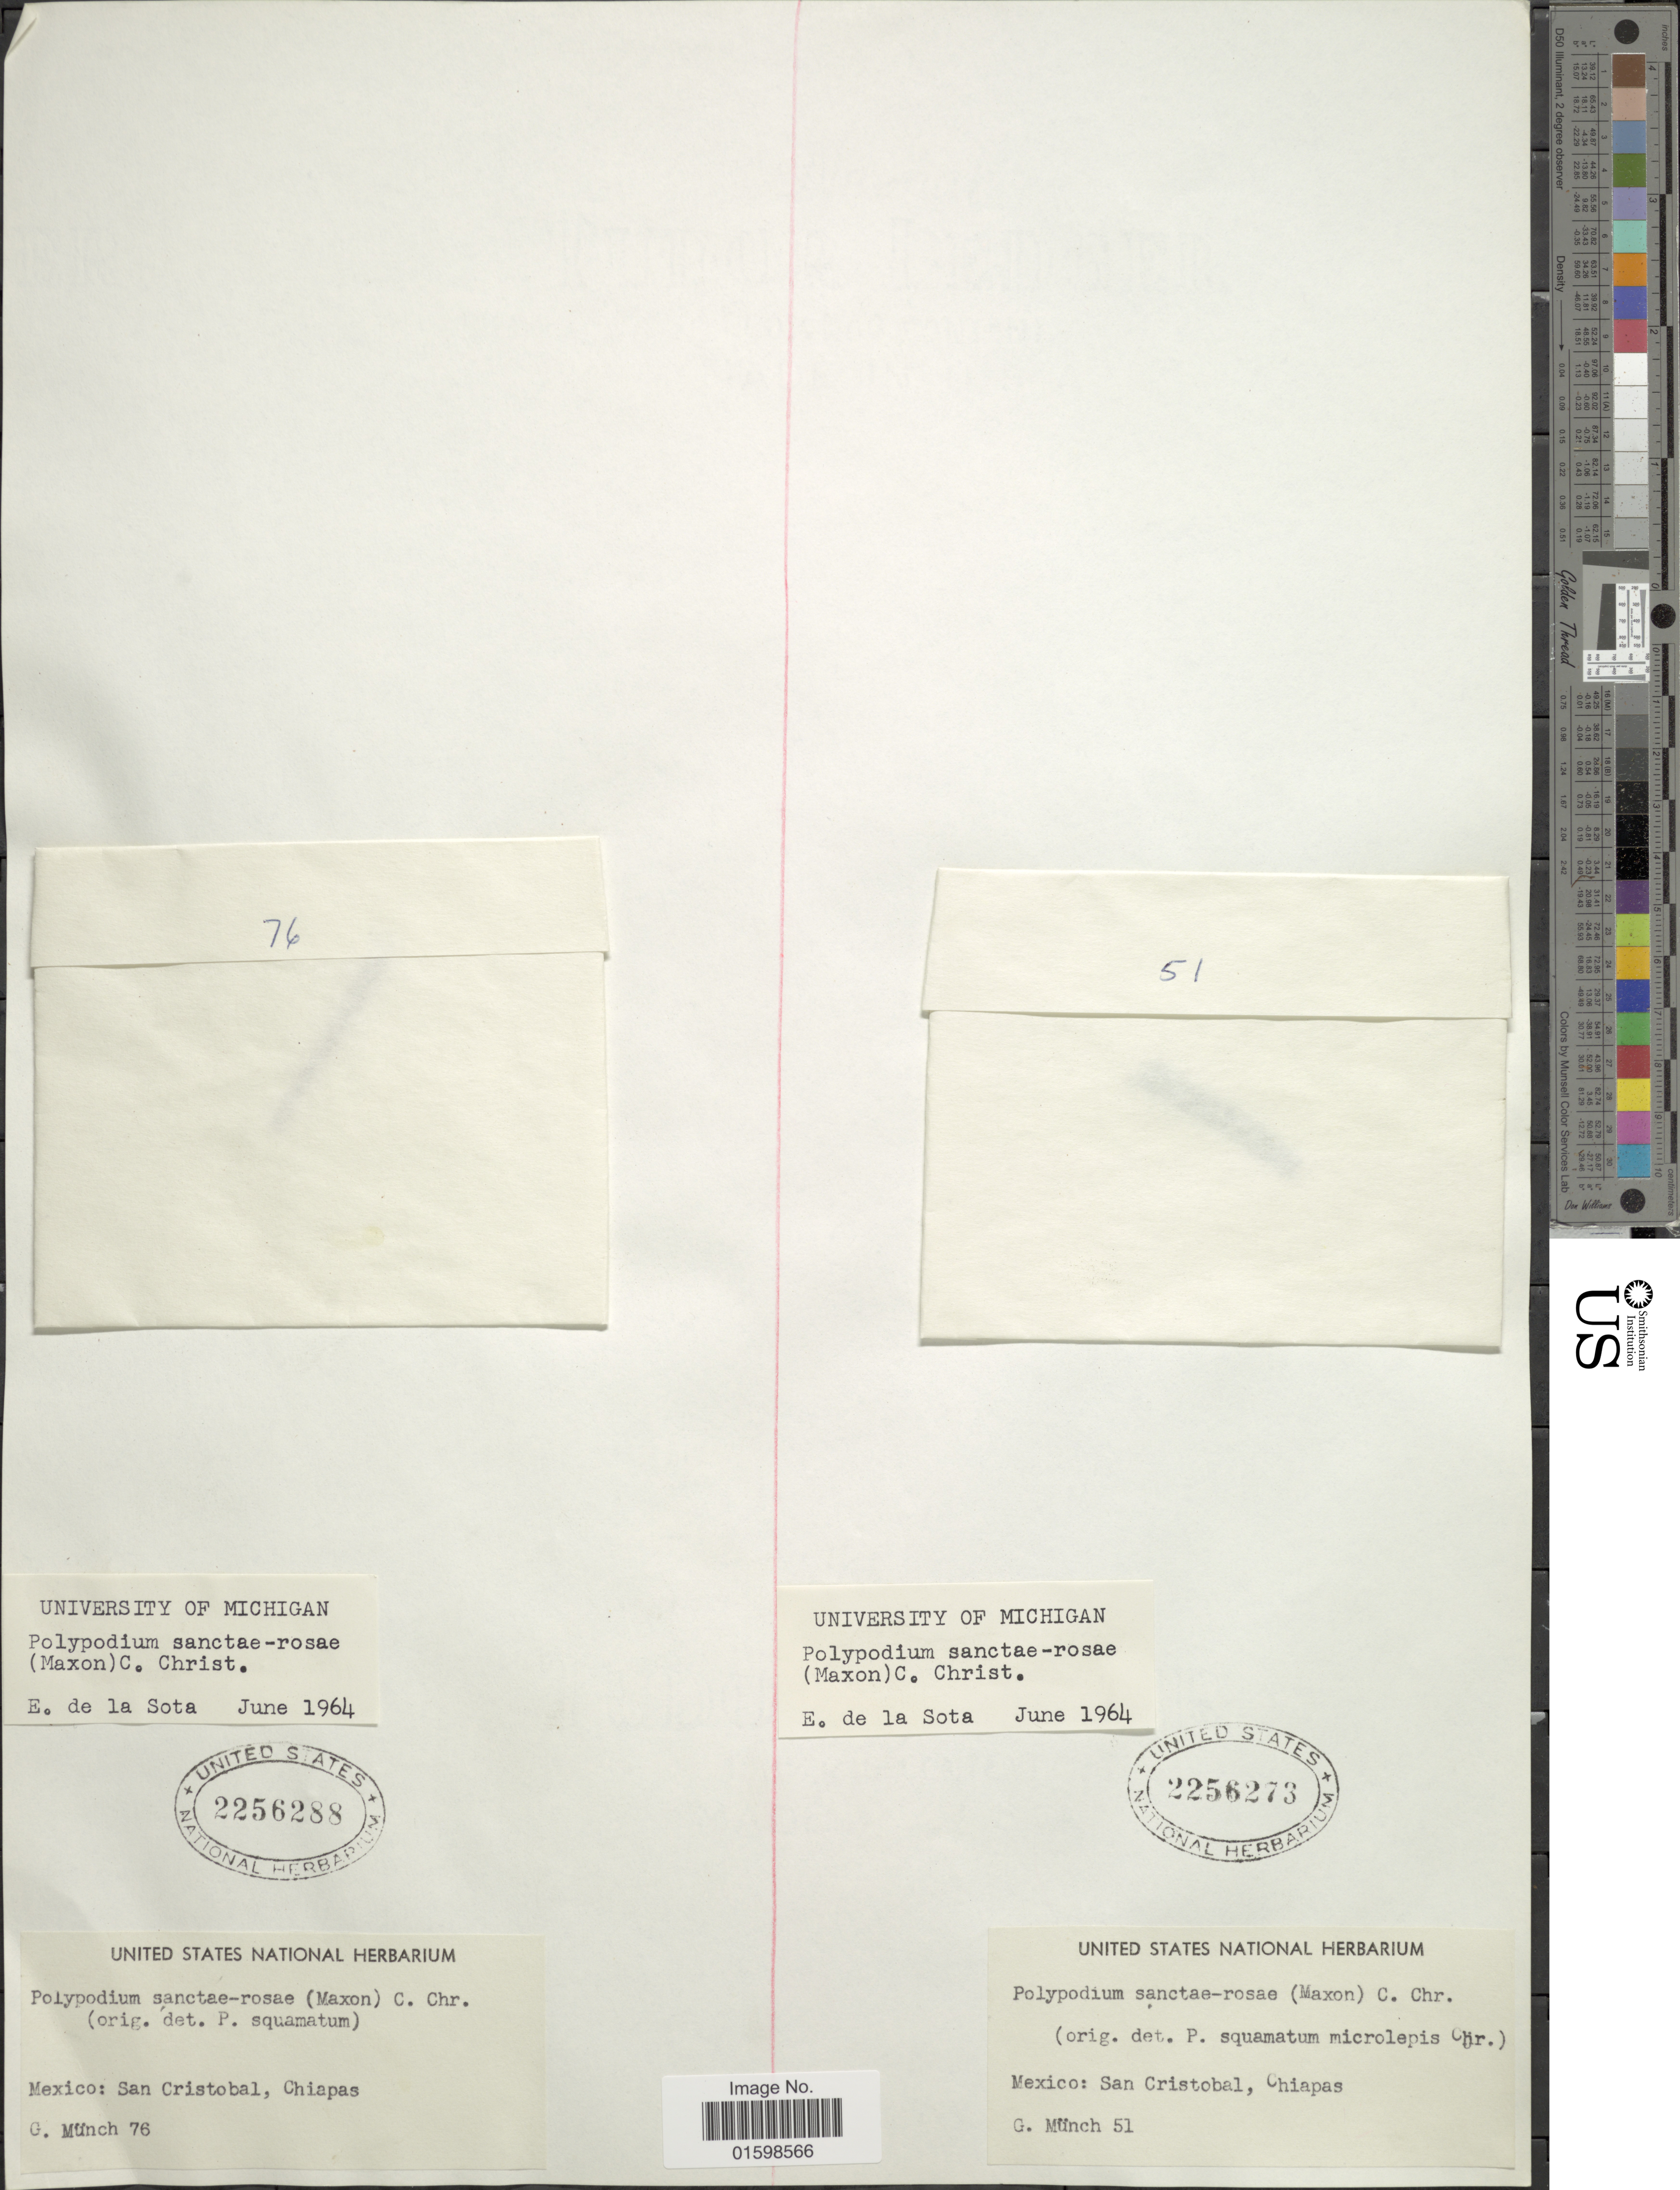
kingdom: Plantae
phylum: Tracheophyta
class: Polypodiopsida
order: Polypodiales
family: Polypodiaceae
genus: Pleopeltis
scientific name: Pleopeltis sanctae-rosae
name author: (Maxon) A.R. Sm. & Tejero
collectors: G. Munch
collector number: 51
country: Mexico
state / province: Chiapas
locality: San Cristobal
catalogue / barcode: US 2256273